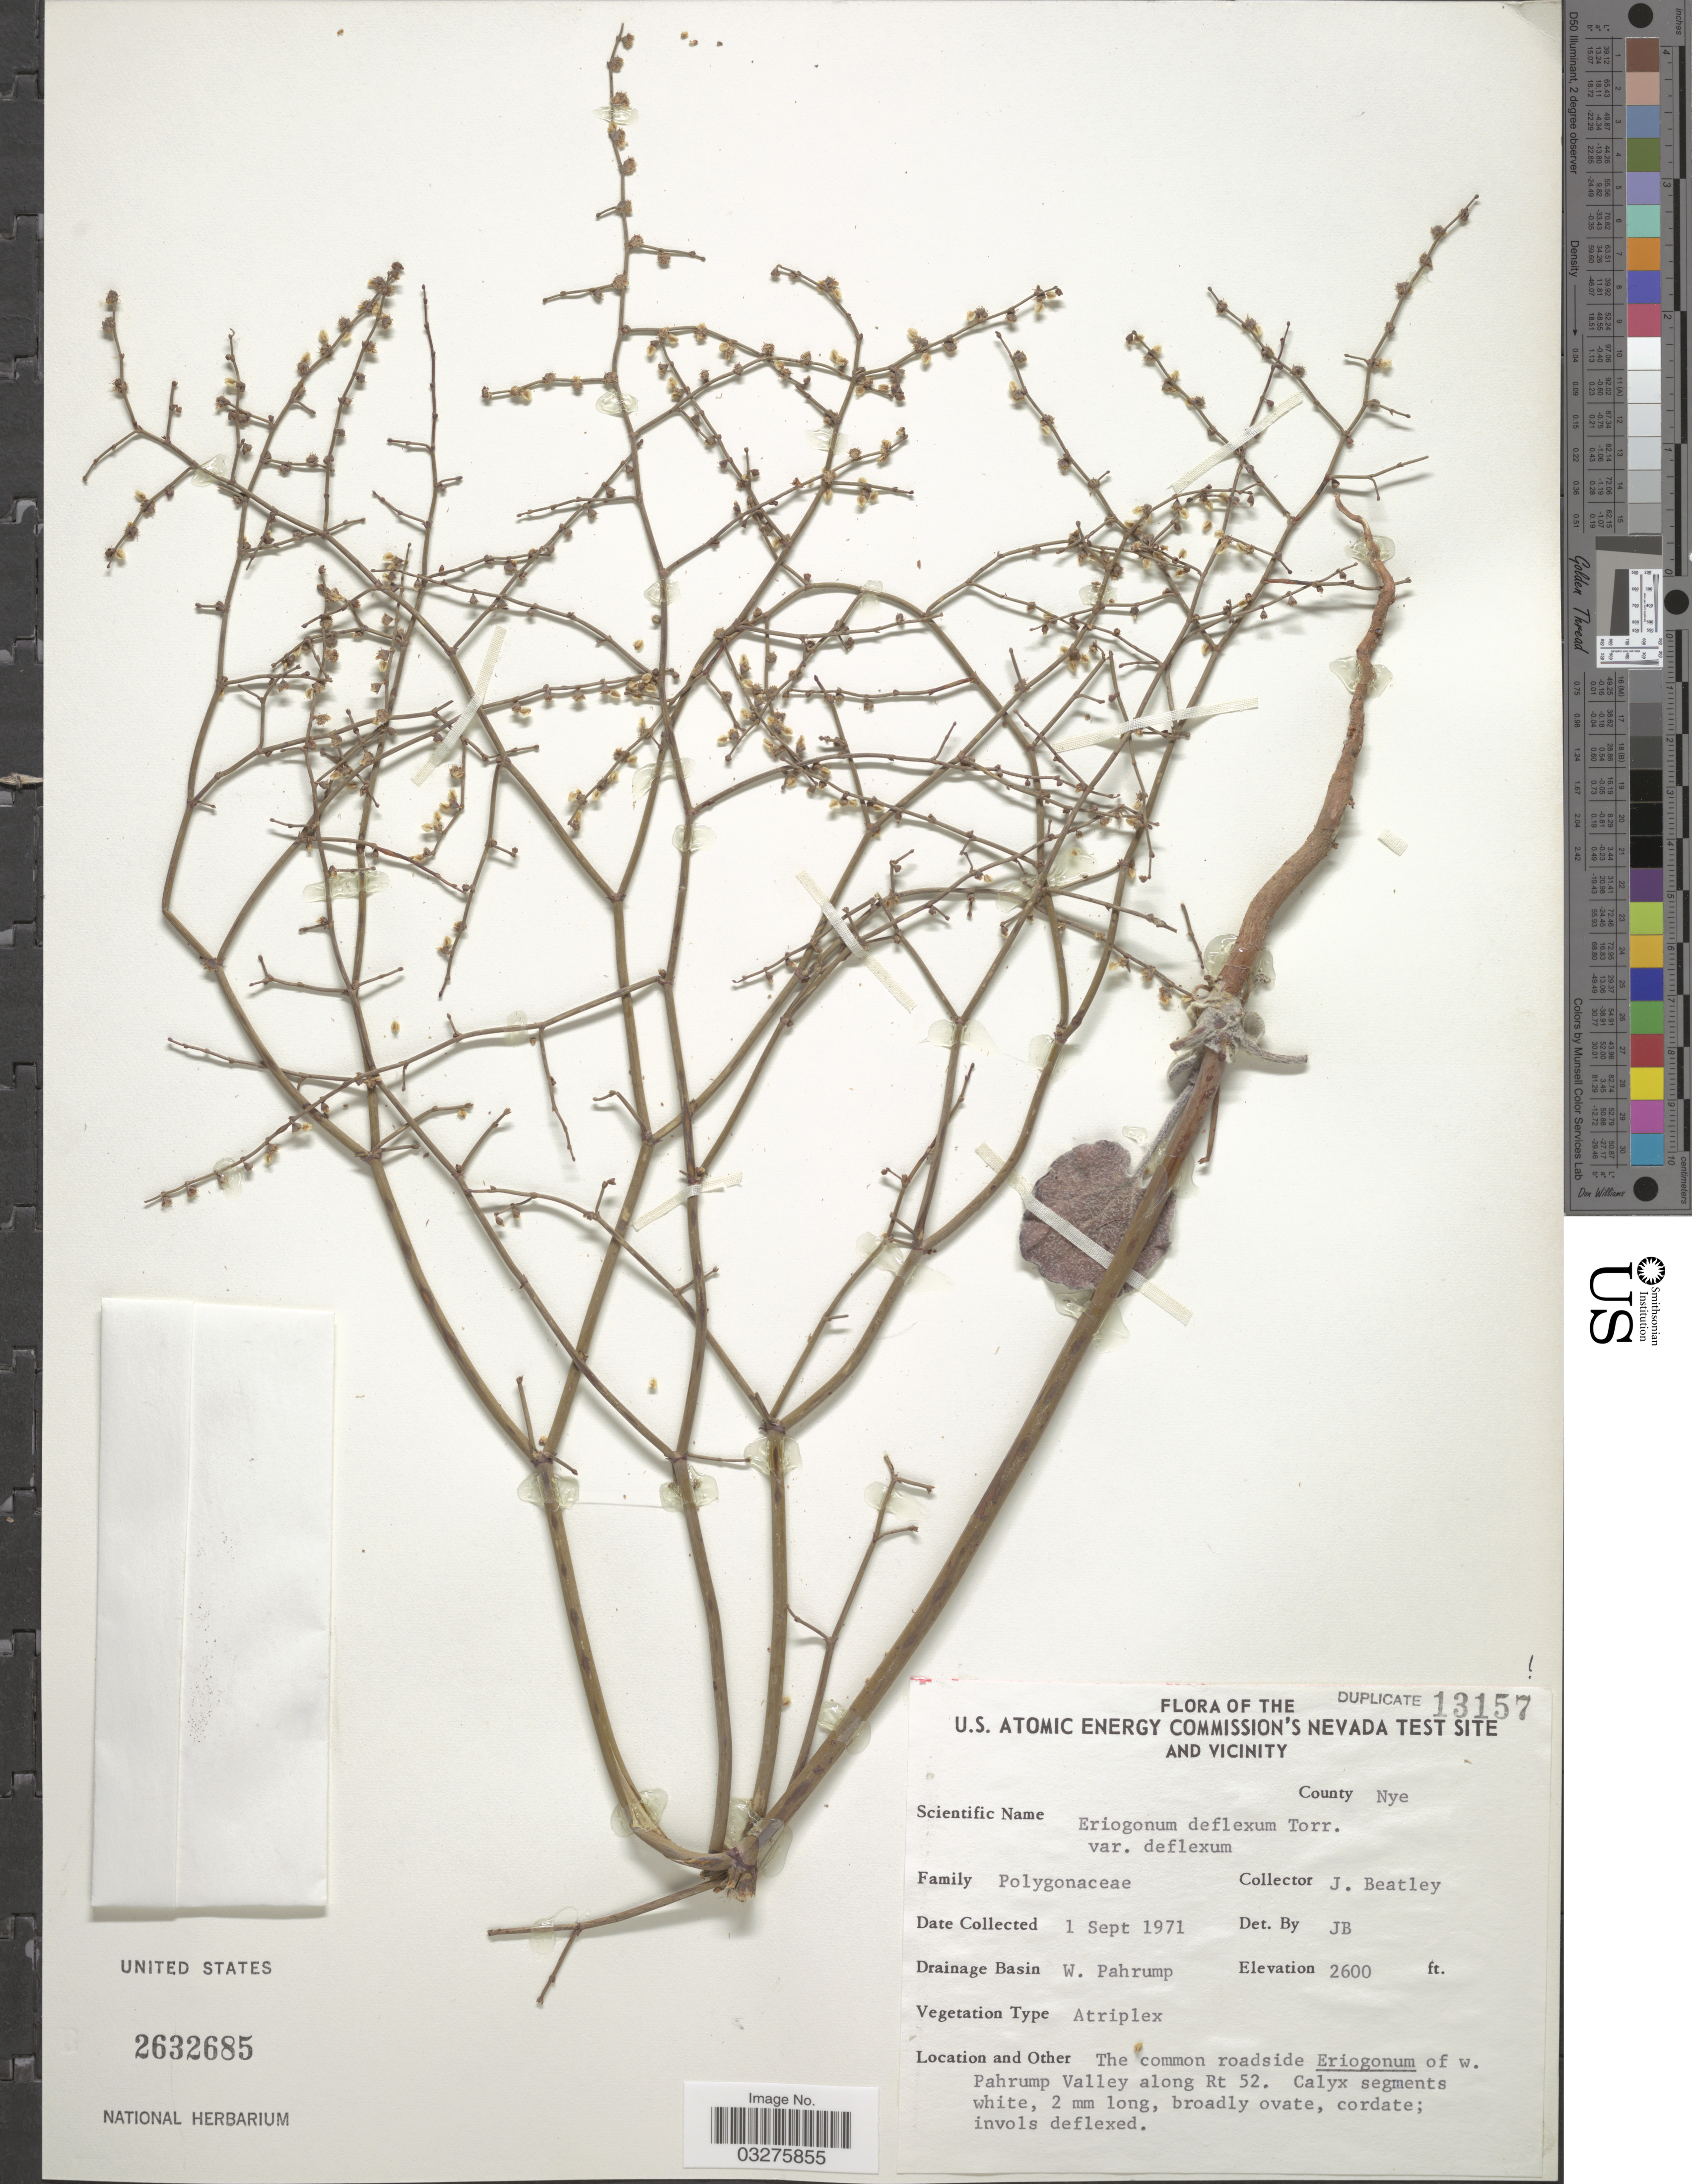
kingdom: Plantae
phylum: Tracheophyta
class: Magnoliopsida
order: Caryophyllales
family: Polygonaceae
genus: Eriogonum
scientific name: Eriogonum deflexum var. deflexum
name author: Torr. in Ives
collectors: J. C. Beatley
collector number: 13157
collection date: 1971-09-01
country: United States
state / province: Nevada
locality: U.S. Atomic Energy Commission's Nevada test site and vicinity. County Nye. Drainage Basin W. Pahrump. Roadside of w. Pahrump Valley along Rt 52.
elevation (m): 792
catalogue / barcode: US 2632685